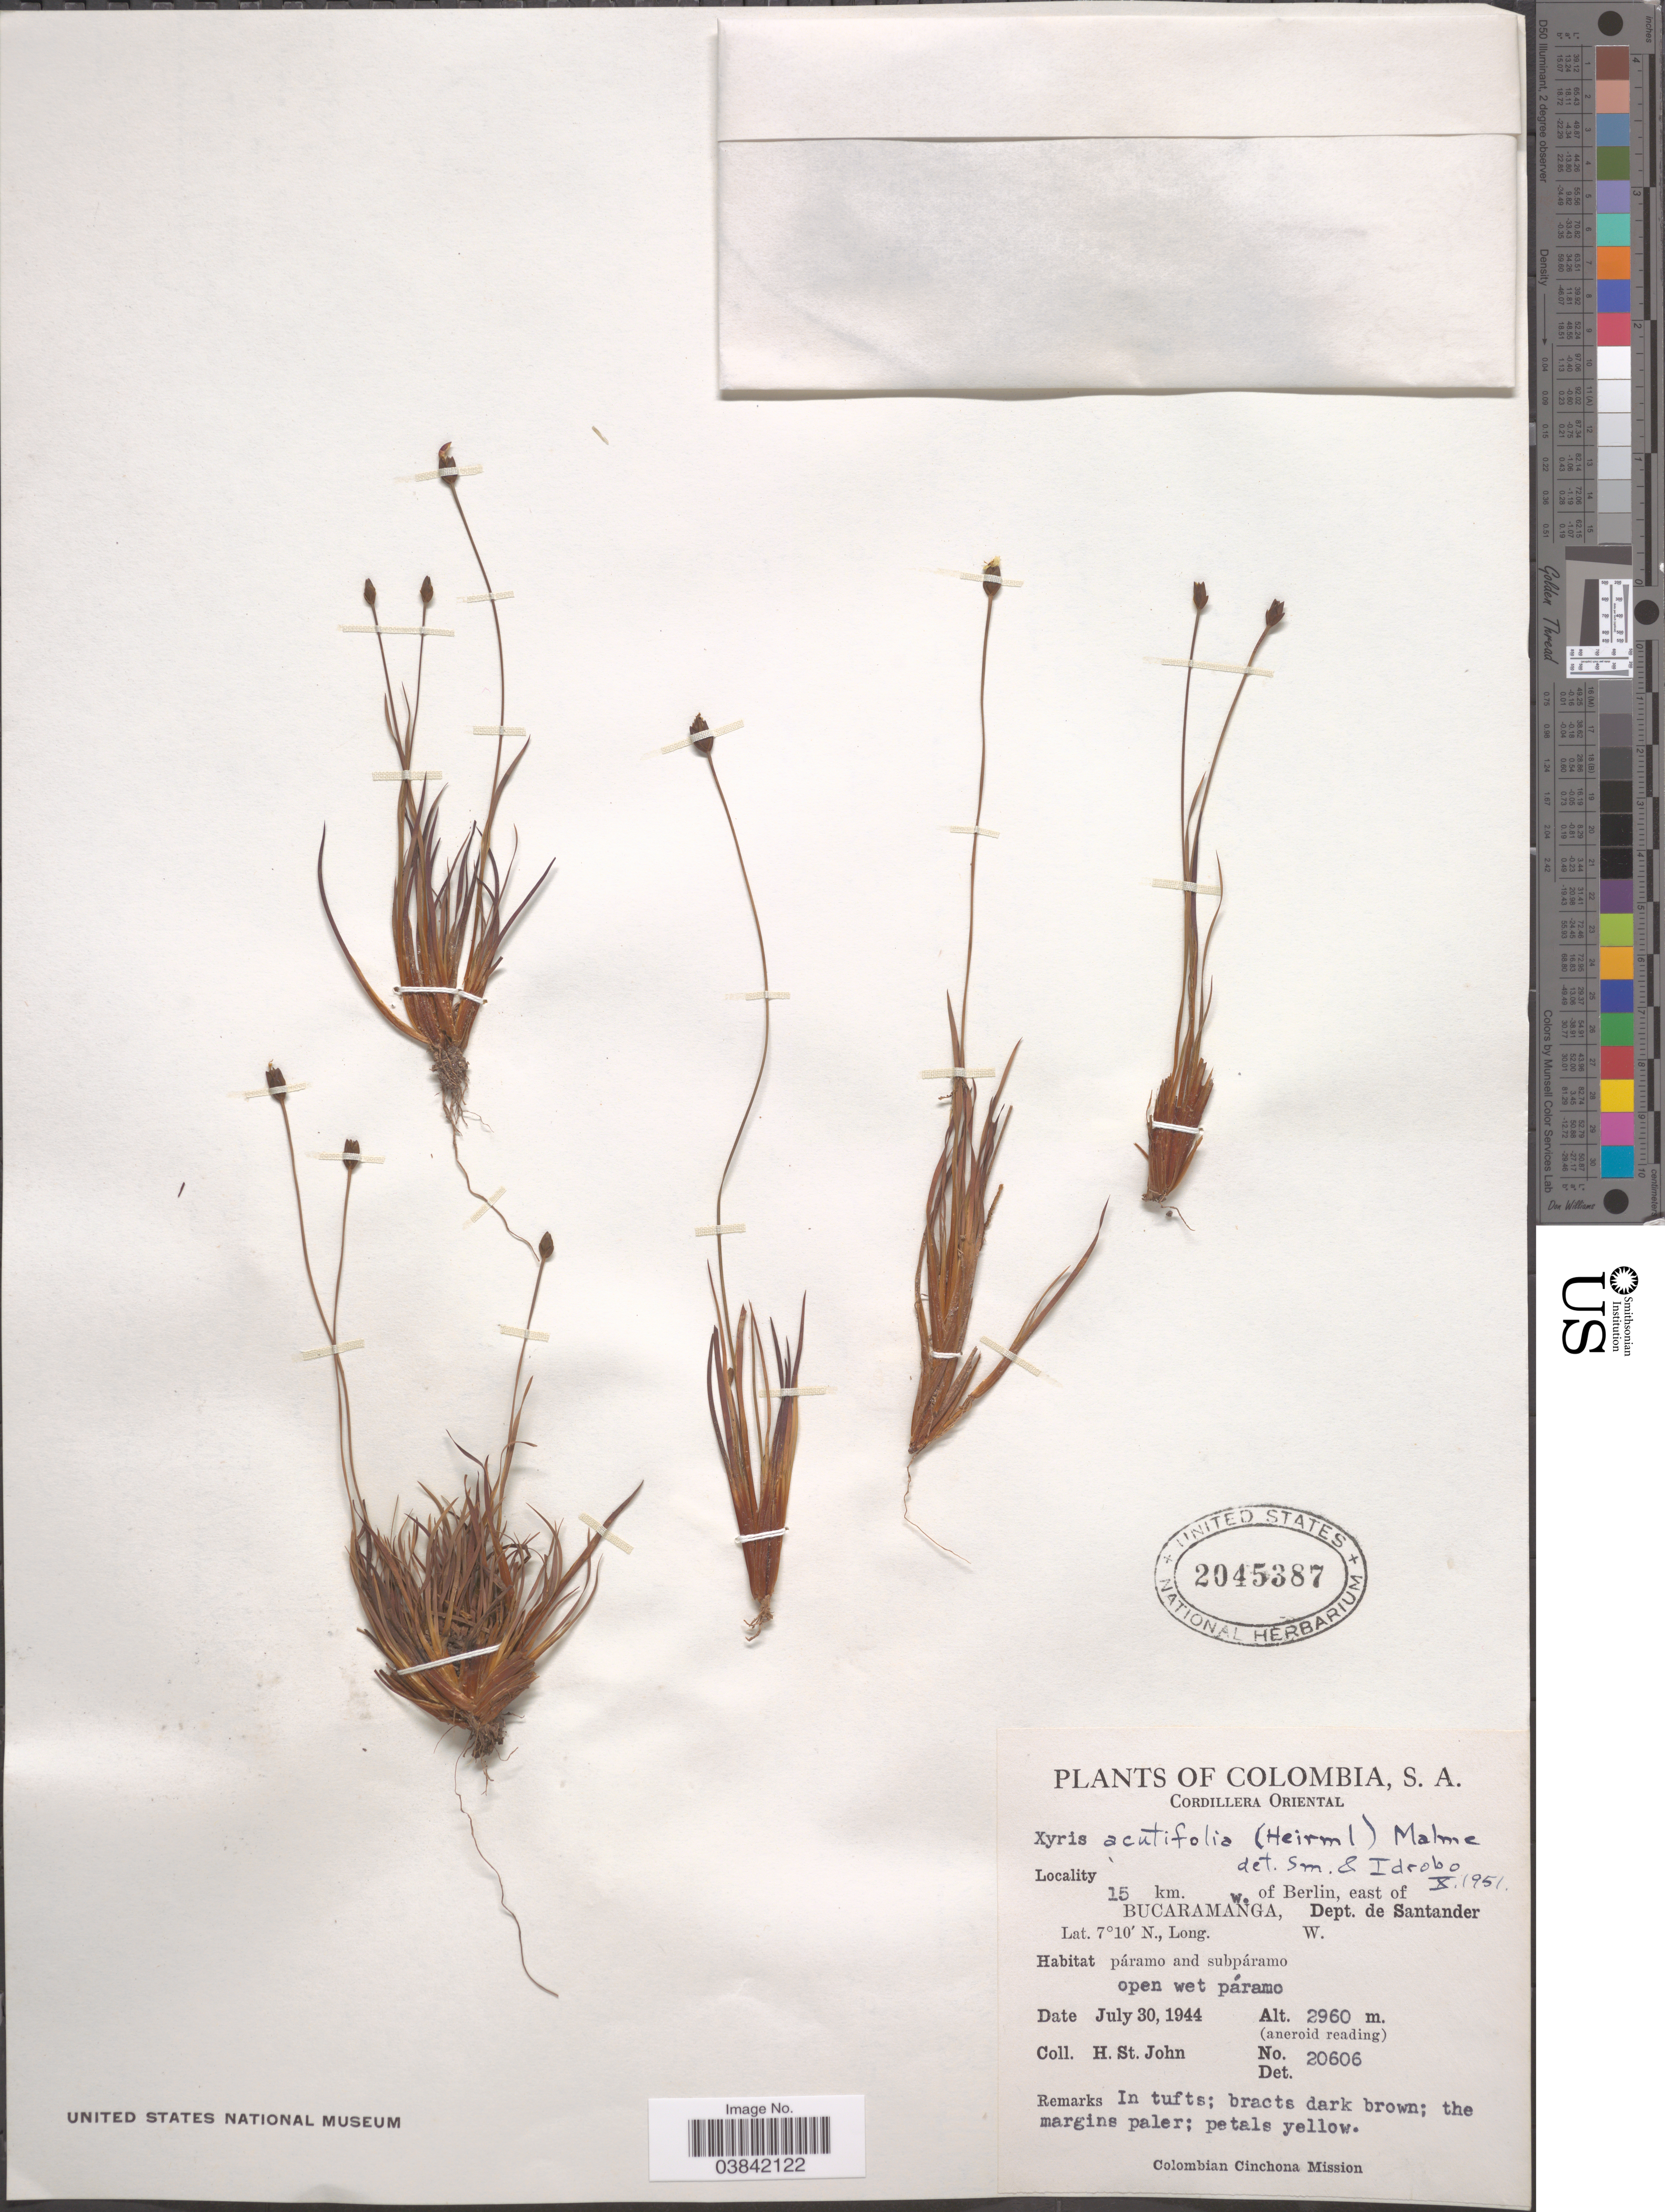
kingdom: Plantae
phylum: Tracheophyta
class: Liliopsida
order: Poales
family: Xyridaceae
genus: Xyris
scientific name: Xyris acutifolia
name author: (Heimerl) Malme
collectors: H. St. John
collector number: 20606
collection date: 1944-07-30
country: Colombia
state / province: Santander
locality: Cordillera Oriental. 15 km. w. of Berlin, east of Bucaramanga, Dept. de Santander.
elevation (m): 2960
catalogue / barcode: US 2045387